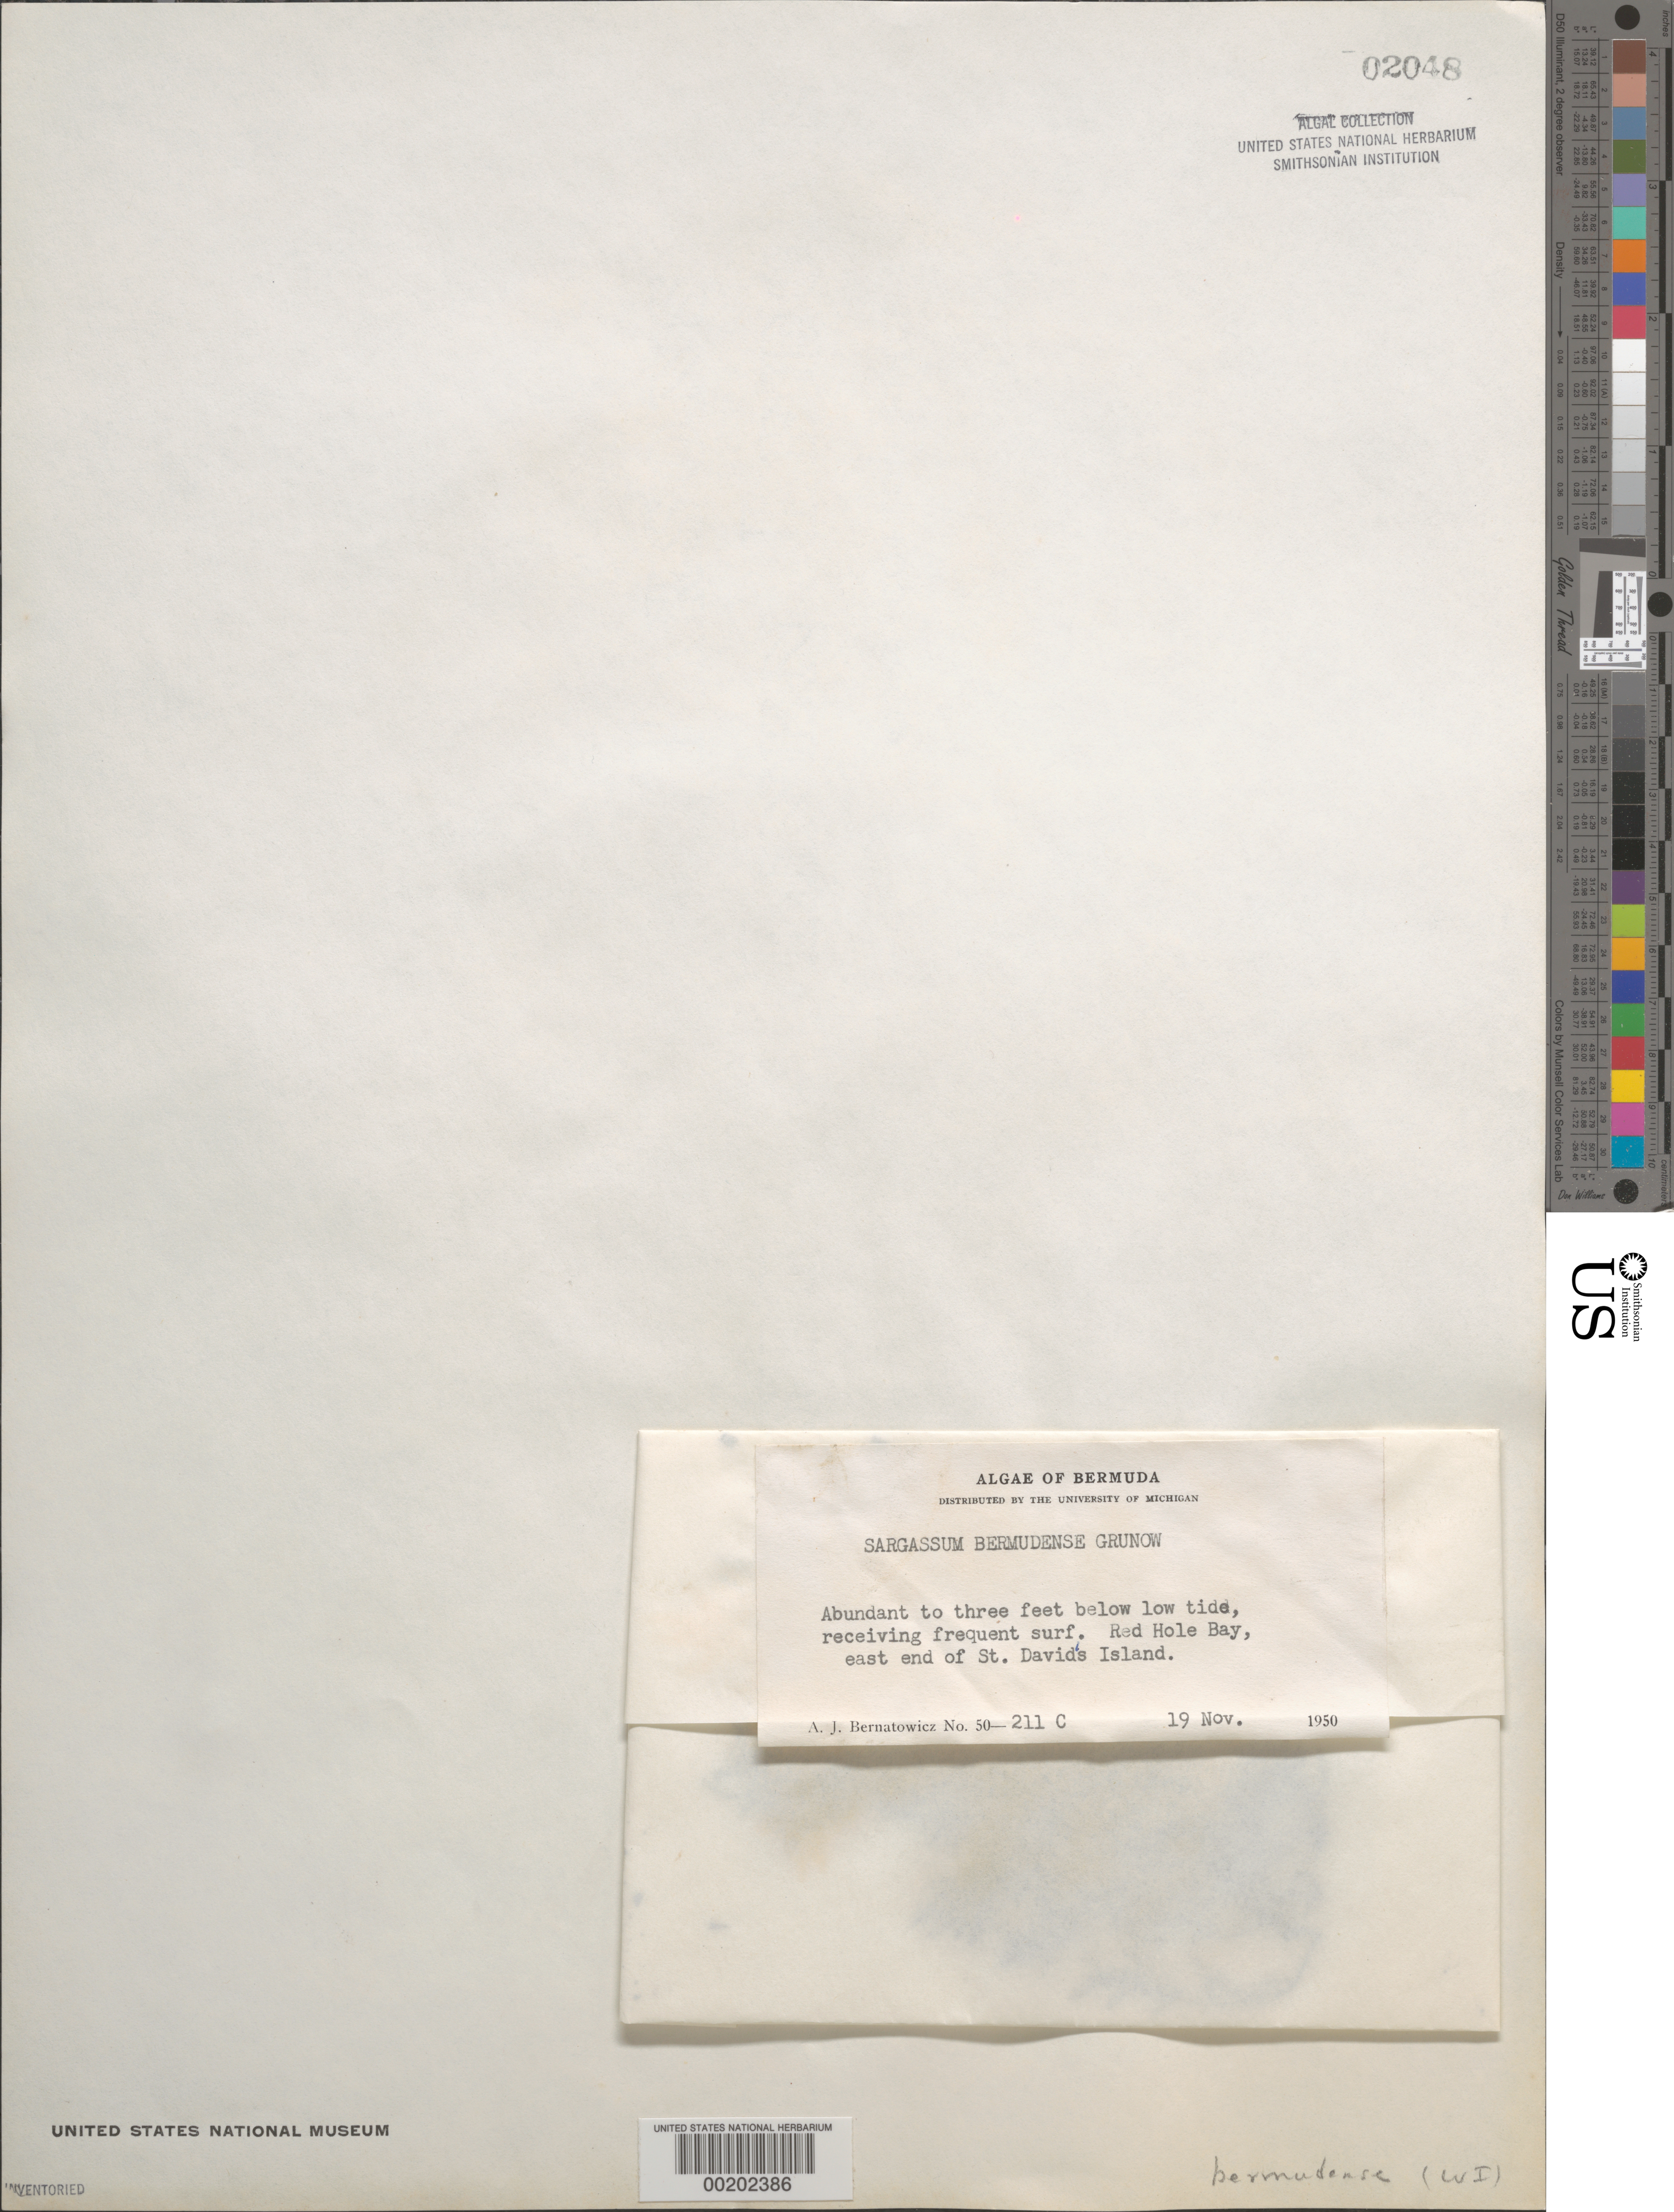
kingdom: Chromista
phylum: Ochrophyta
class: Phaeophyceae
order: Fucales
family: Sargassaceae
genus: Sargassum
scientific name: Sargassum bermudense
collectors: A. Bernatowicz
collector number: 50-211c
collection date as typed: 19 Nov 1950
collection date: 1950-11-19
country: Bermuda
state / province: Saint George's (parish)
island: St. David's Island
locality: Red Hole Bay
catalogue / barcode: US 2048